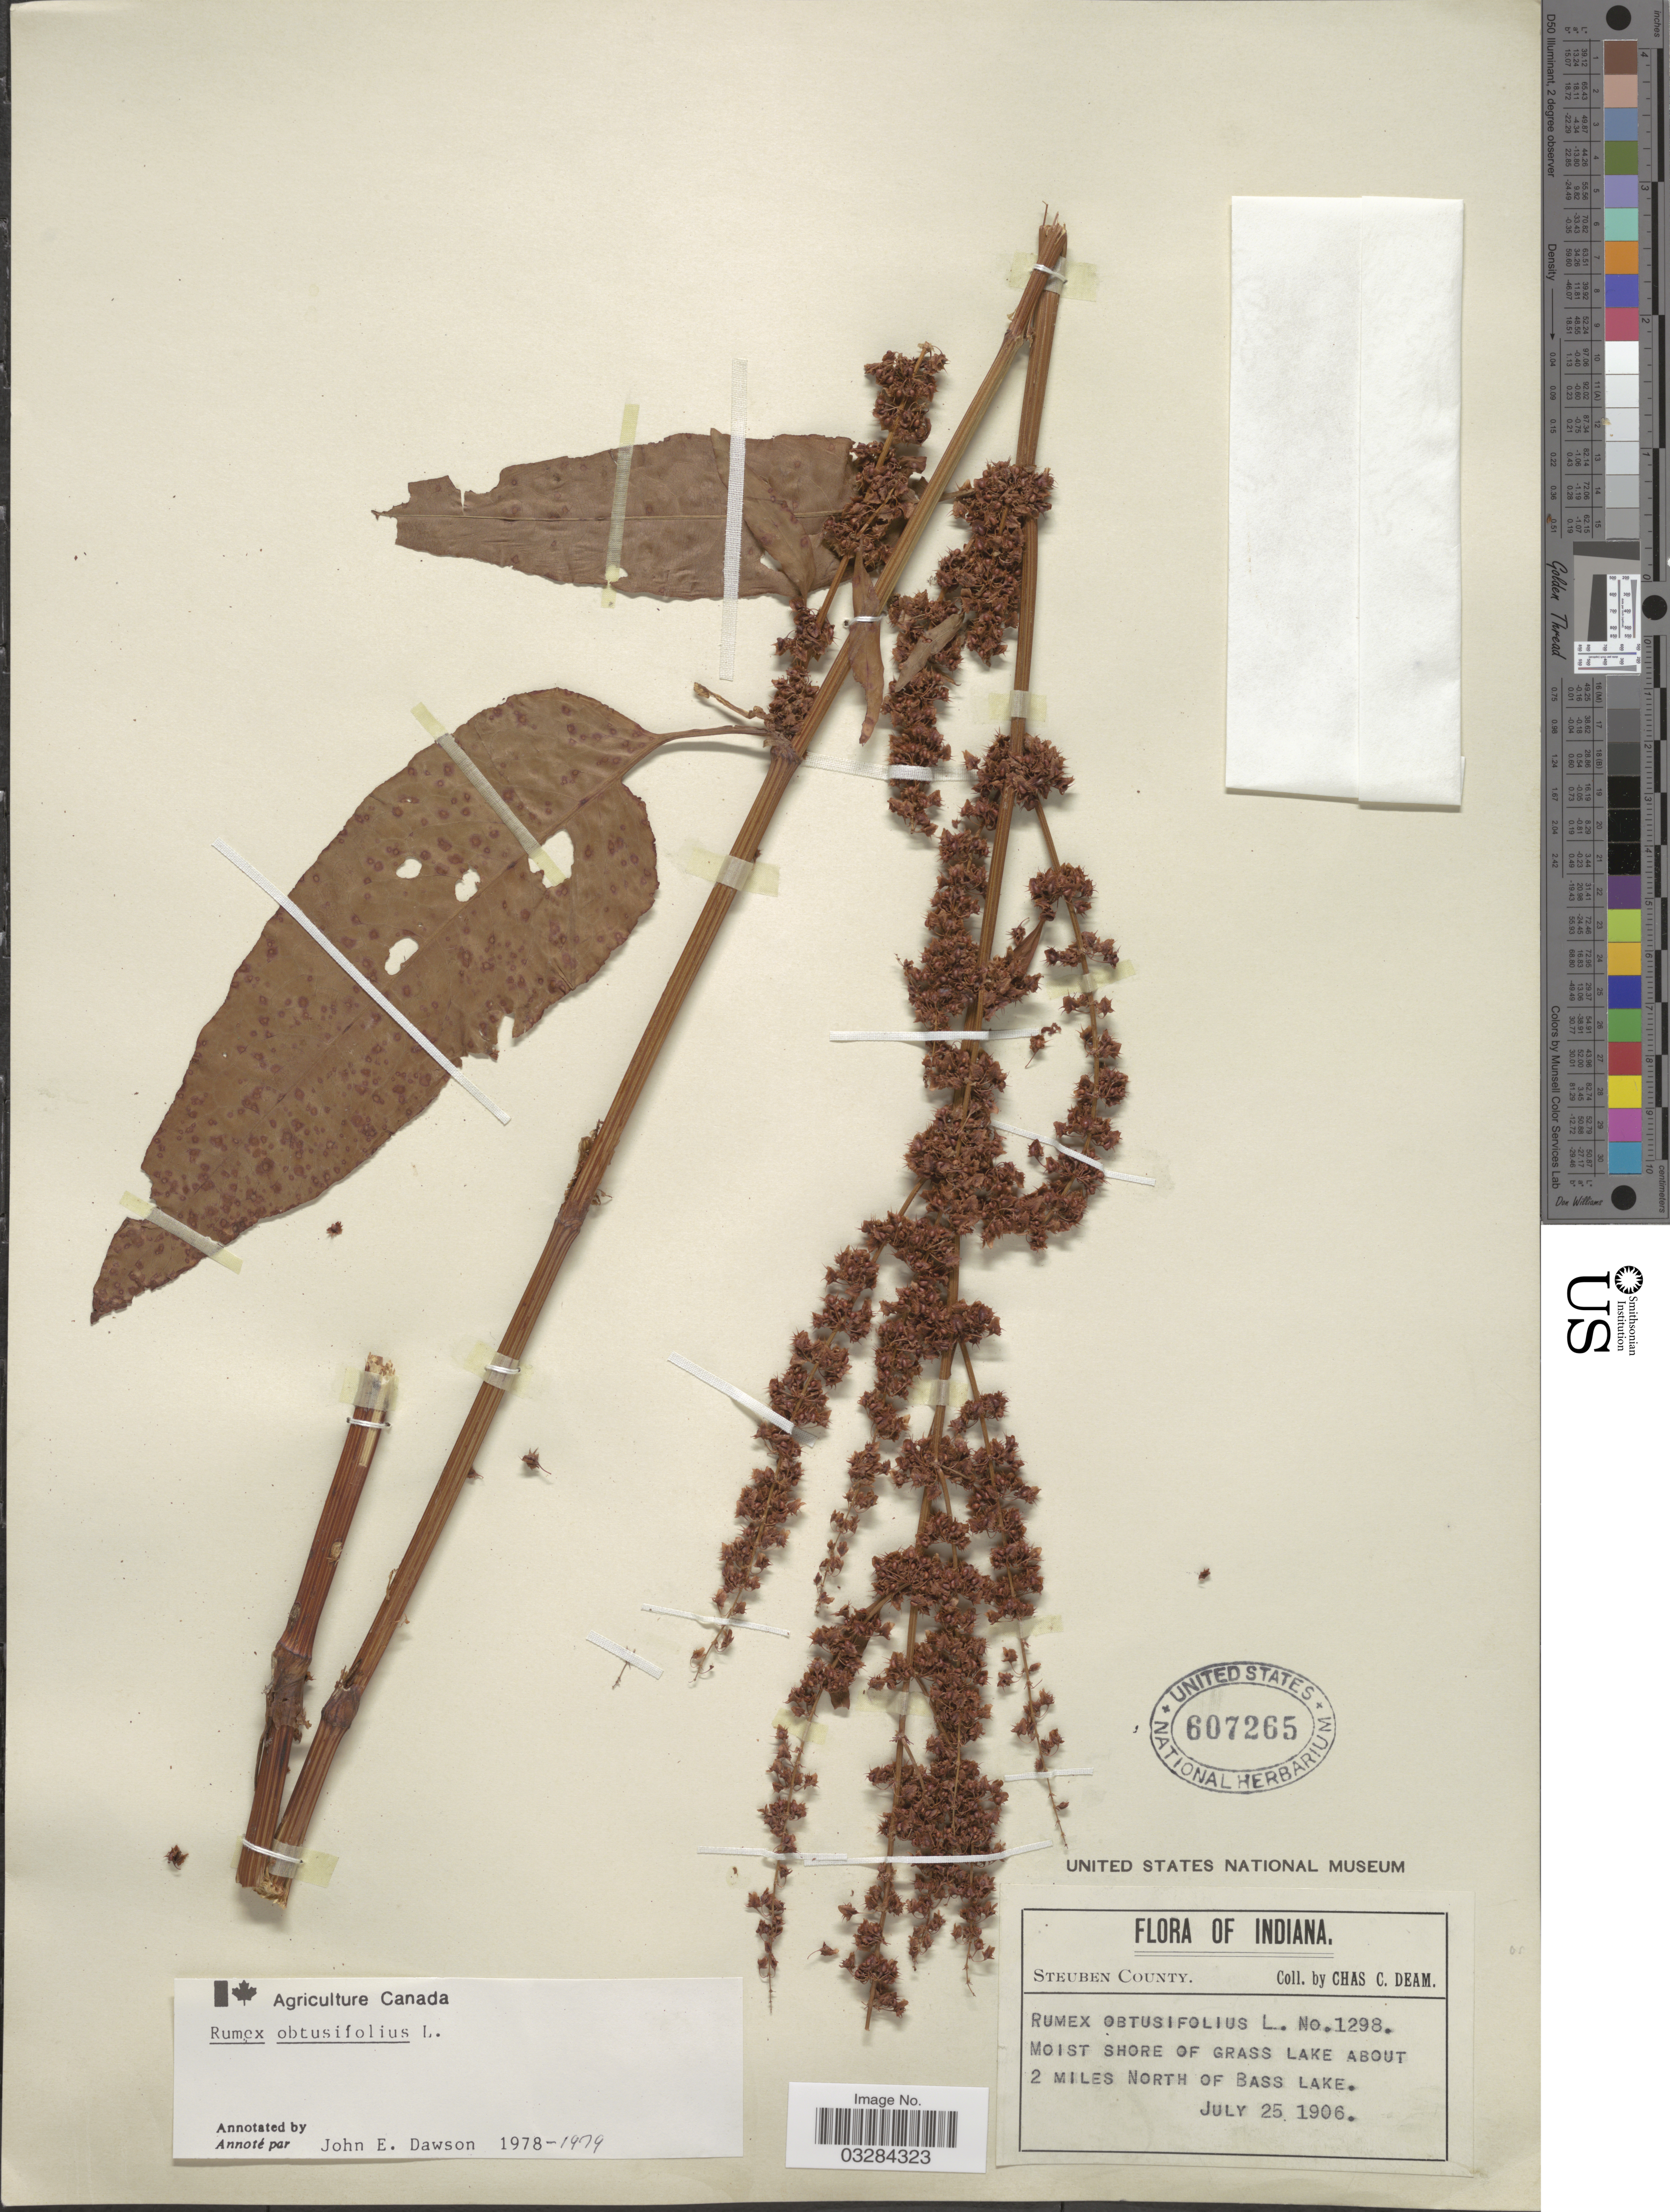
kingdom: Plantae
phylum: Tracheophyta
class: Magnoliopsida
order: Caryophyllales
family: Polygonaceae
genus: Rumex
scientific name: Rumex obtusifolius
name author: L.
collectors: C. C. Deam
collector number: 1298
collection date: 1906-07-25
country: United States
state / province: Indiana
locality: Steuben County. Moist shore of grass lake about 2 miles North of Bass Lake.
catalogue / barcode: US 607265